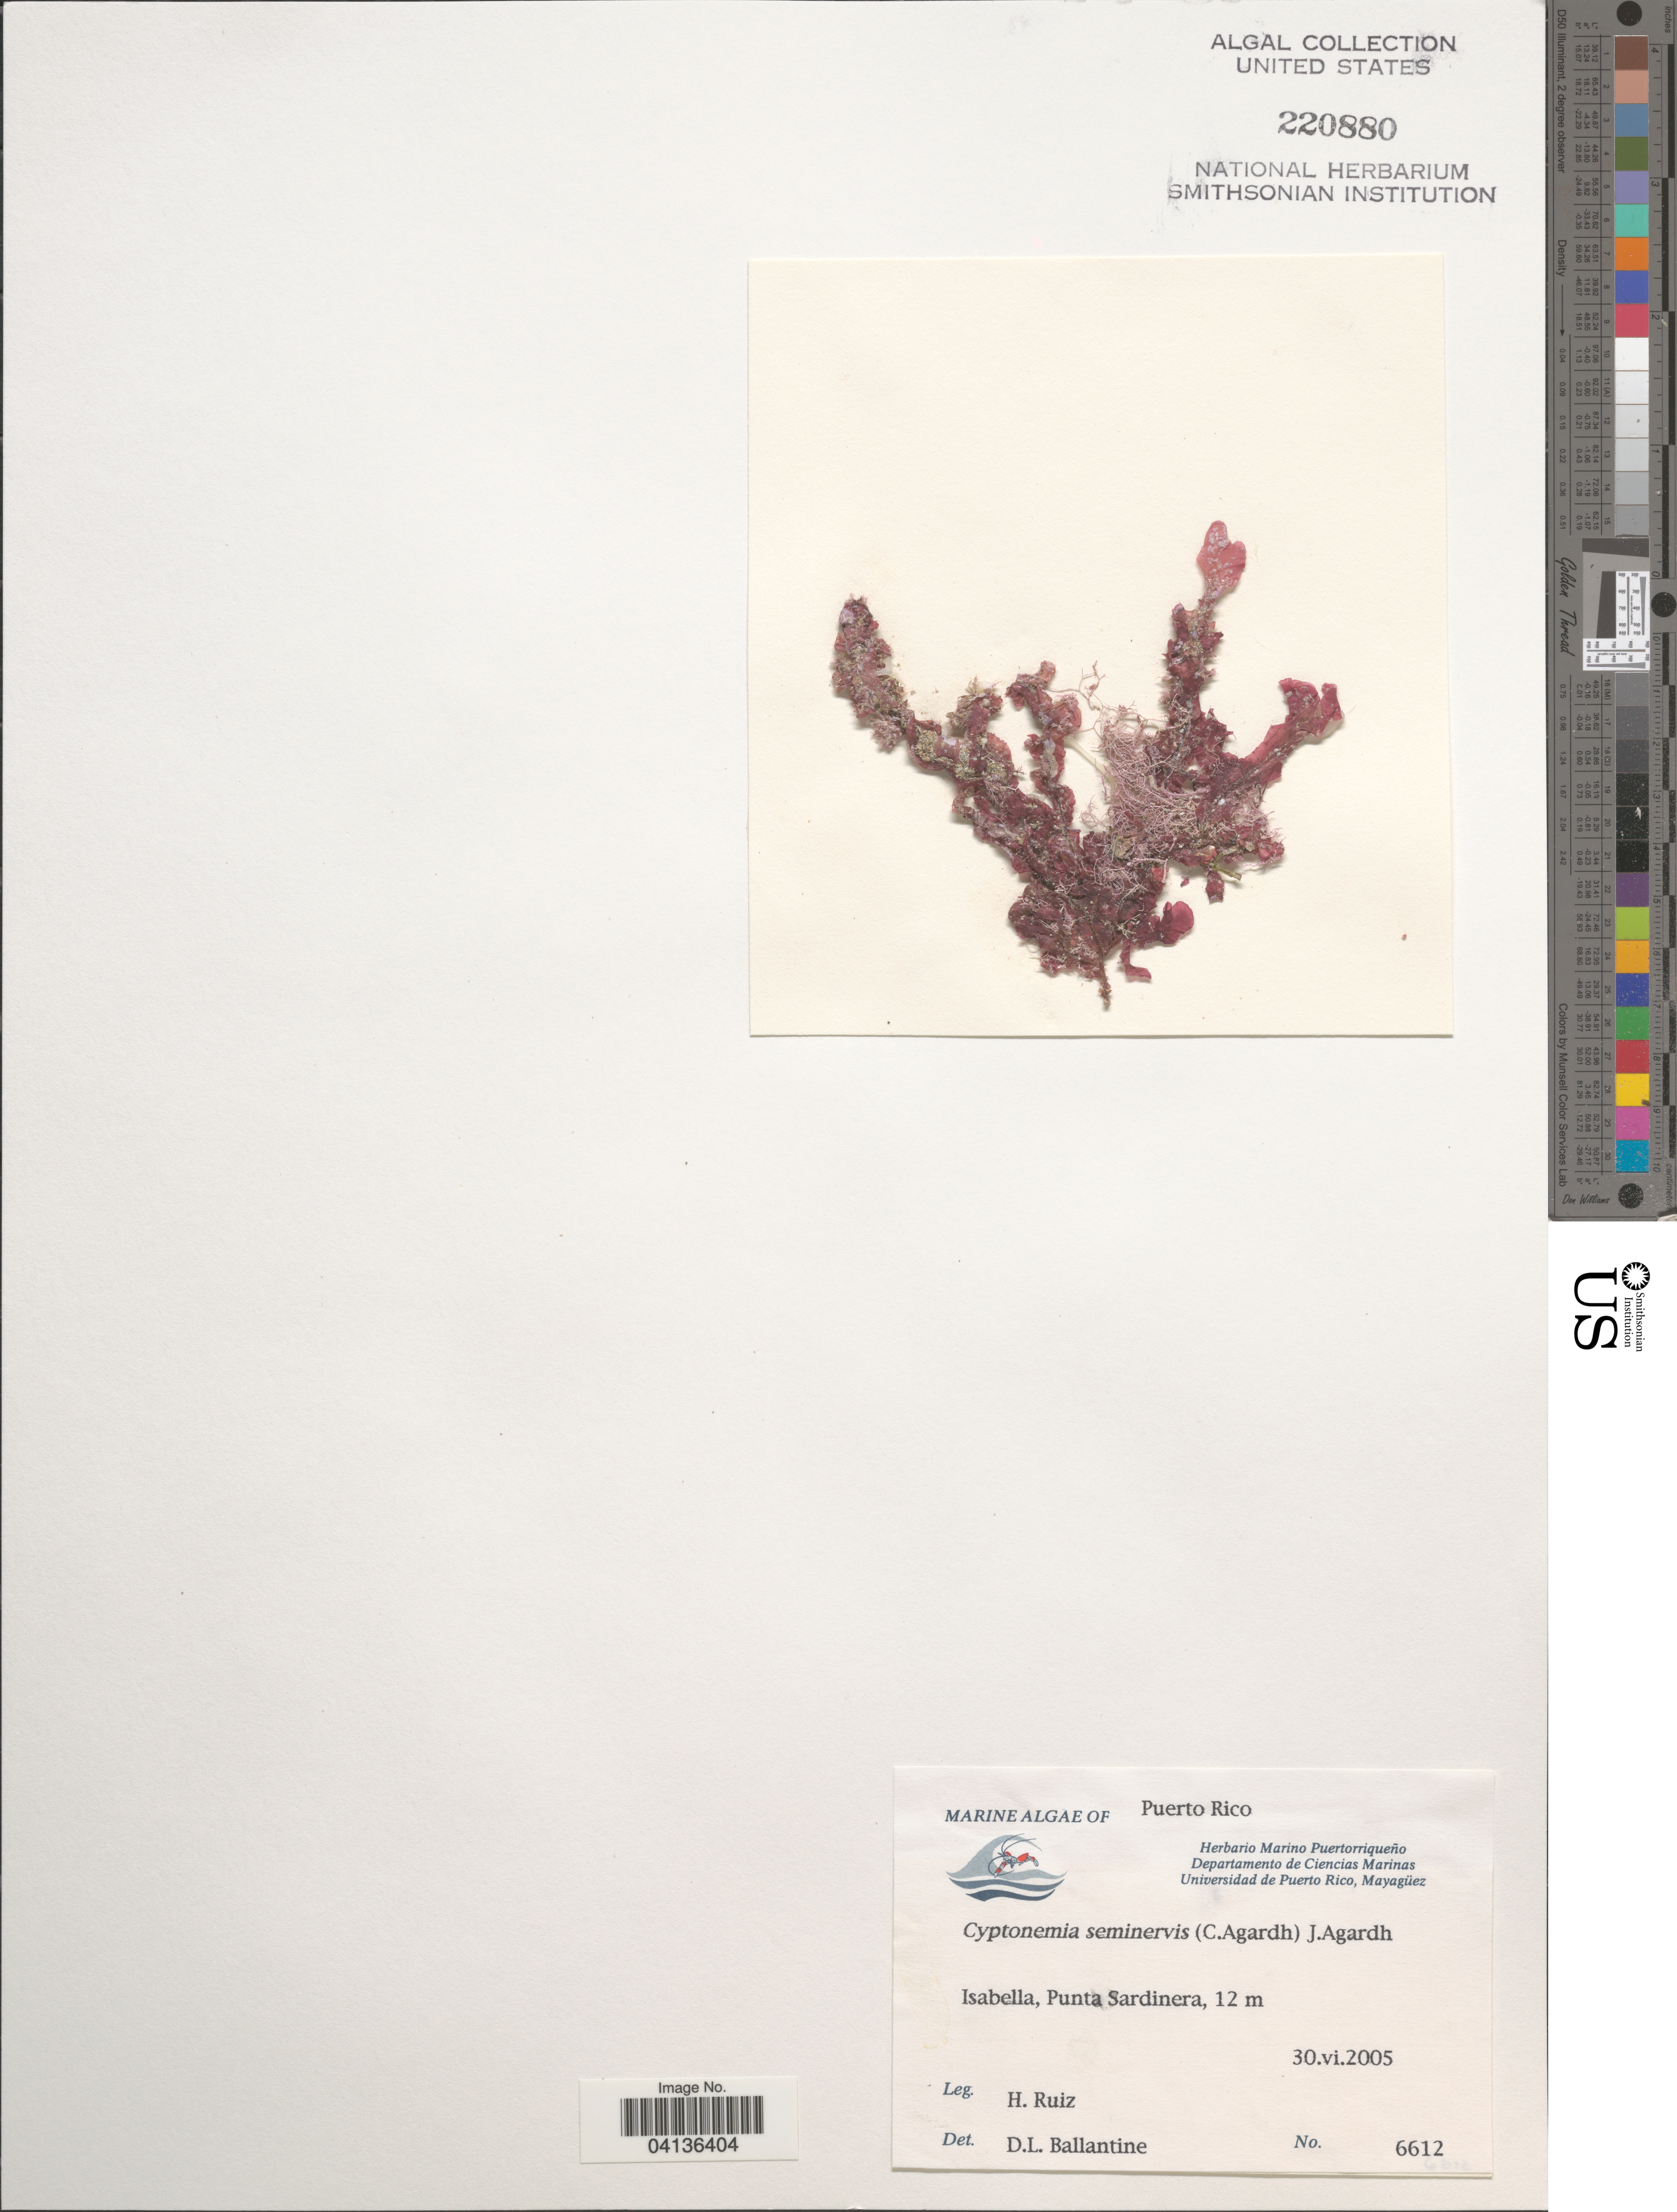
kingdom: Plantae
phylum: Rhodophyta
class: Florideophyceae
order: Halymeniales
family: Halymeniaceae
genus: Cryptonemia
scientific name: Cryptonemia seminervis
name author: (C. Agardh) J. Agardh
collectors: H. Ruiz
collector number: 6612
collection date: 2005-06-30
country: Puerto Rico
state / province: Isabela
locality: Isabella, Punta Sardinera.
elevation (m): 12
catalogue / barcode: US 220880